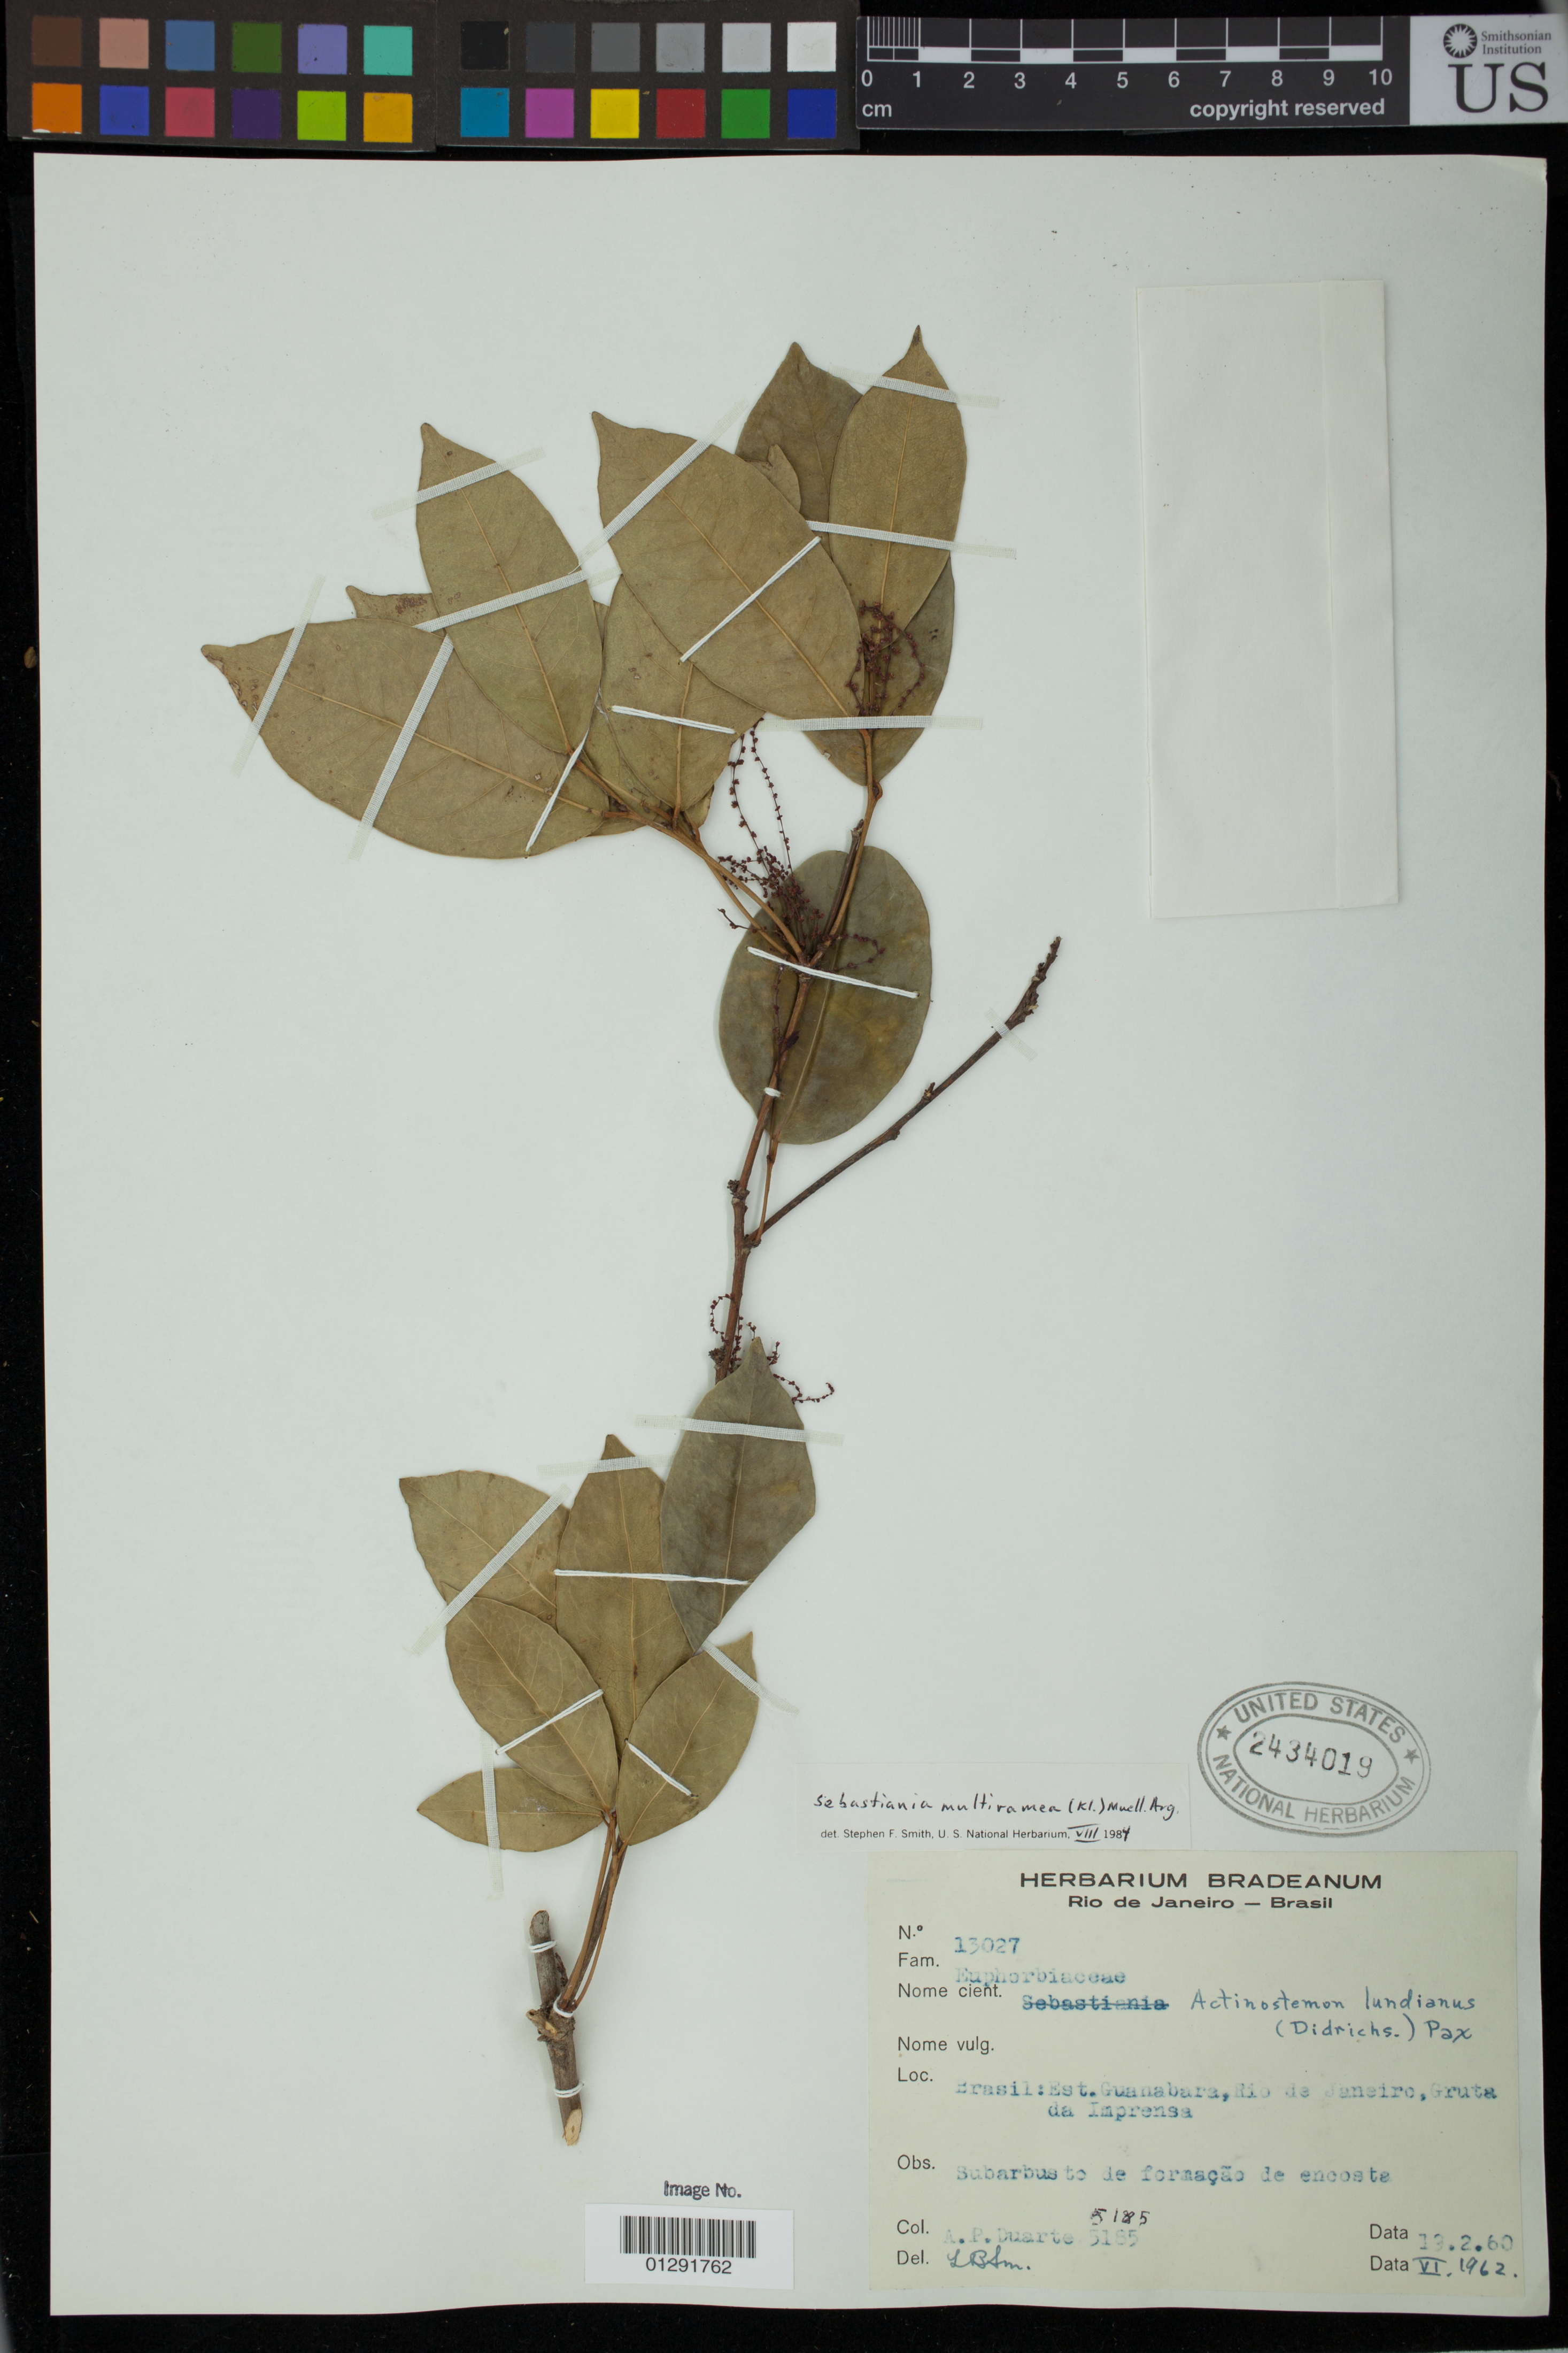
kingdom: Plantae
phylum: Tracheophyta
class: Magnoliopsida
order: Malpighiales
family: Euphorbiaceae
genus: Sebastiania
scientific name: Sebastiania multiramea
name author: (Klotzsch) Mart.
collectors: A. P. Duarte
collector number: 5185/13027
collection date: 1960-02-19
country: Brazil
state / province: Rio de Janeiro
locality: Est. Guanabara, Rio de Janeiro, Gruta da Imprensa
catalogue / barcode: US 2434019